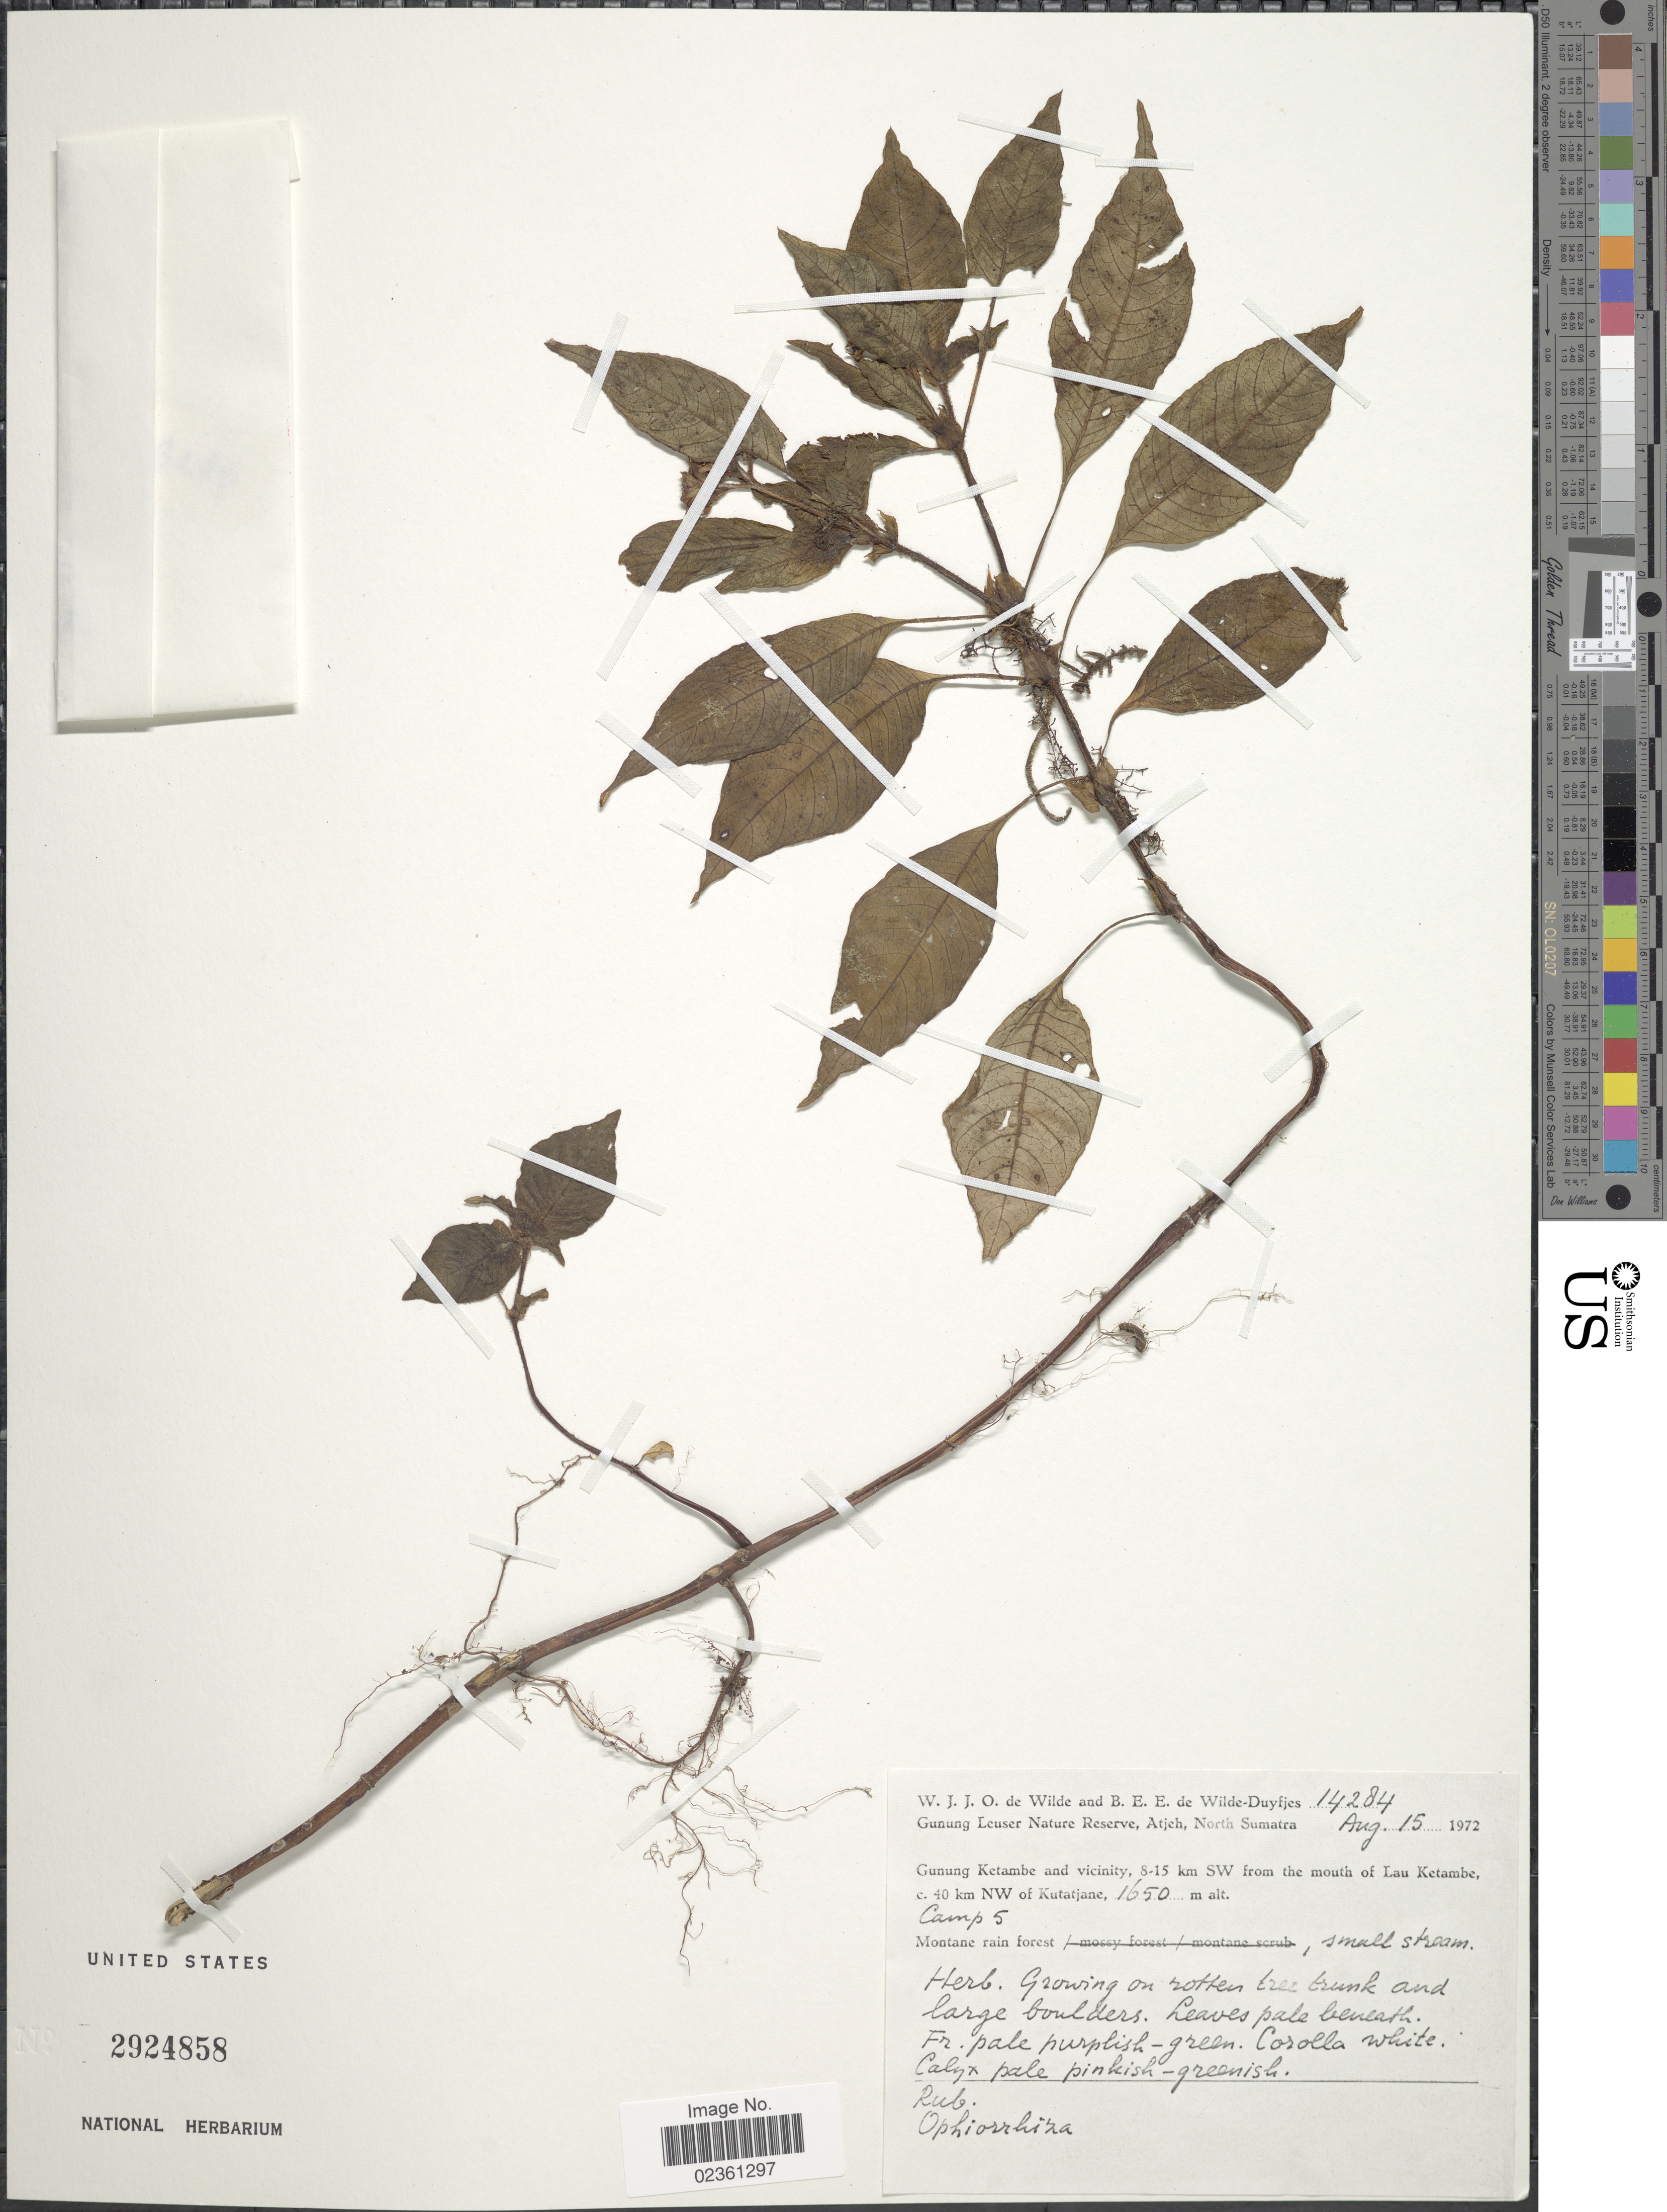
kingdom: Plantae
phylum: Tracheophyta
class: Magnoliopsida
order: Gentianales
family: Rubiaceae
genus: Ophiorrhiza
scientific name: Ophiorrhiza sp.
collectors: W. J. de Wilde & B. E. de Wilde-Duyfjes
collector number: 14284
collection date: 1972-08-15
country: Indonesia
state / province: Sumatra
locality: Gunung Leuser Nature Reserve, Atjeh, North Sumatra, Gunung Ketambe and vicinity, 8-15 km SW from the mouth of Lau Ketambe, c. 40 km NW of Kutatjane, Camp 5, small stream.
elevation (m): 1650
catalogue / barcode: US 2924858